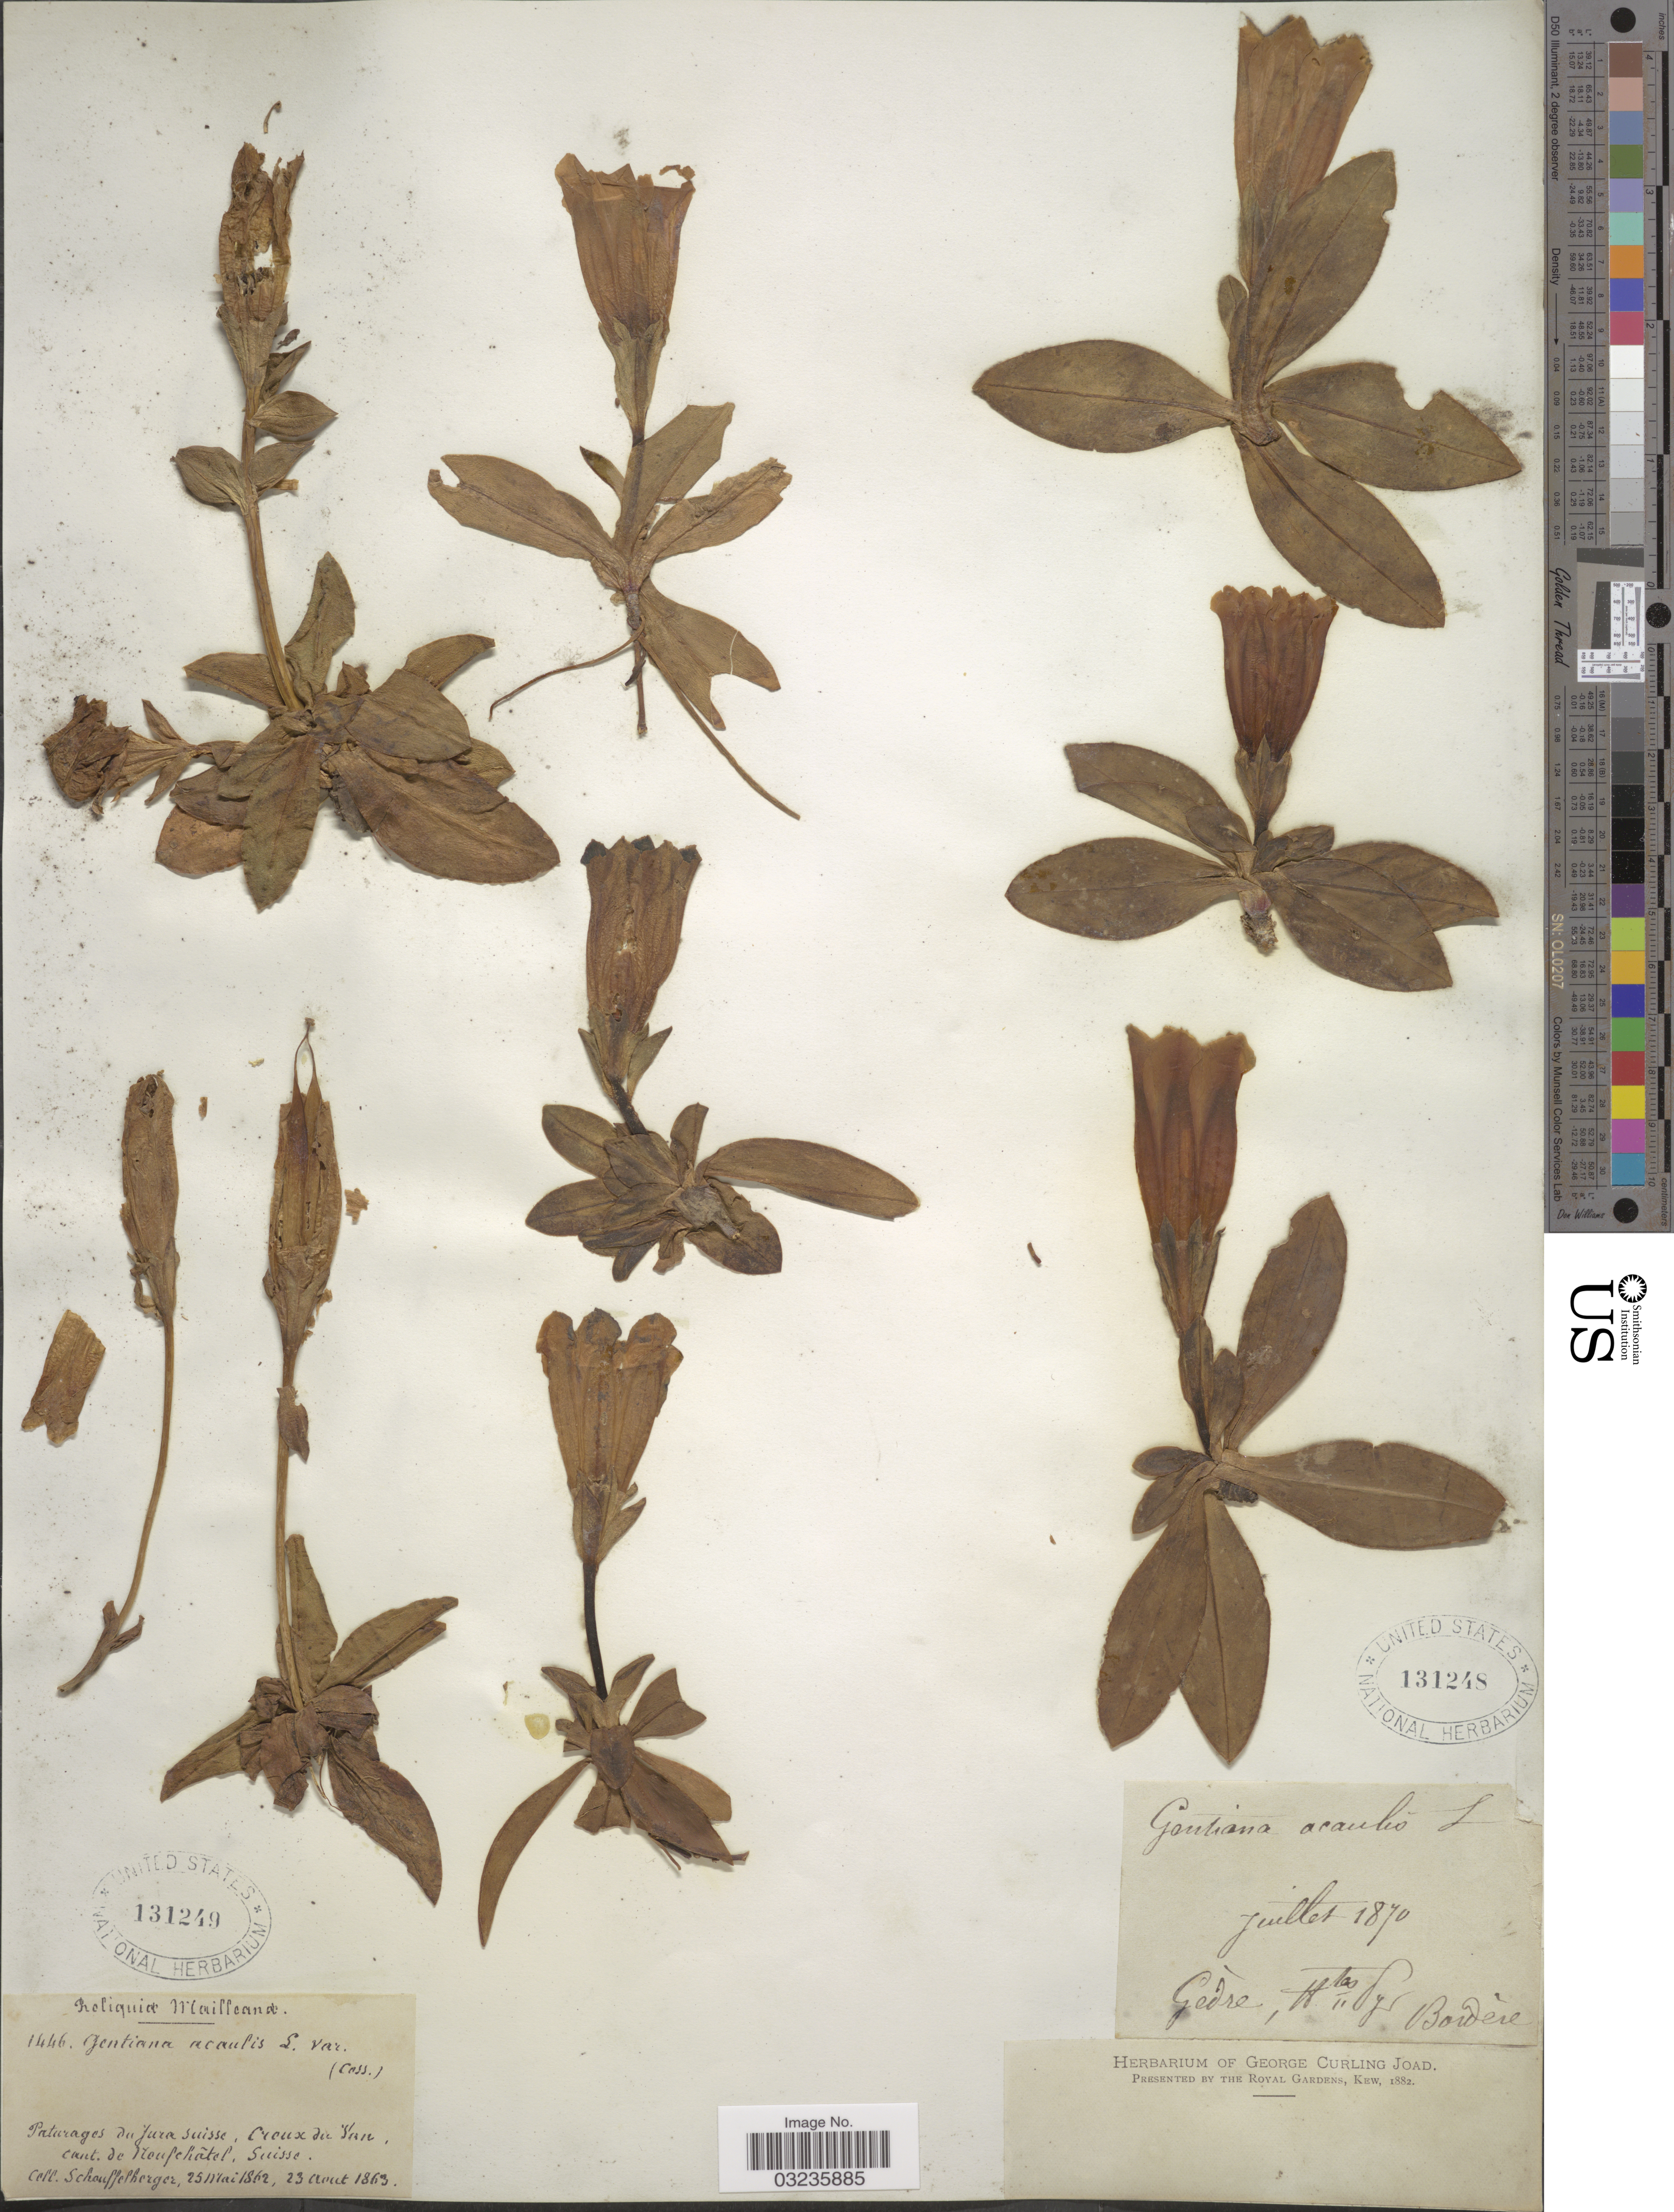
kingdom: Plantae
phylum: Tracheophyta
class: Magnoliopsida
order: Gentianales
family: Gentianaceae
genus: Gentiana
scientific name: Gentiana acaulis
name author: L.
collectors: Schouffelherger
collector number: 1446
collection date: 1862-05-25/1863-08-23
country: Switzerland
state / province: Neuchatel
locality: Paturages du Jura Suisse, Creux du Van, cant. Neuchâtel. Suisse.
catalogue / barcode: US 131249-2